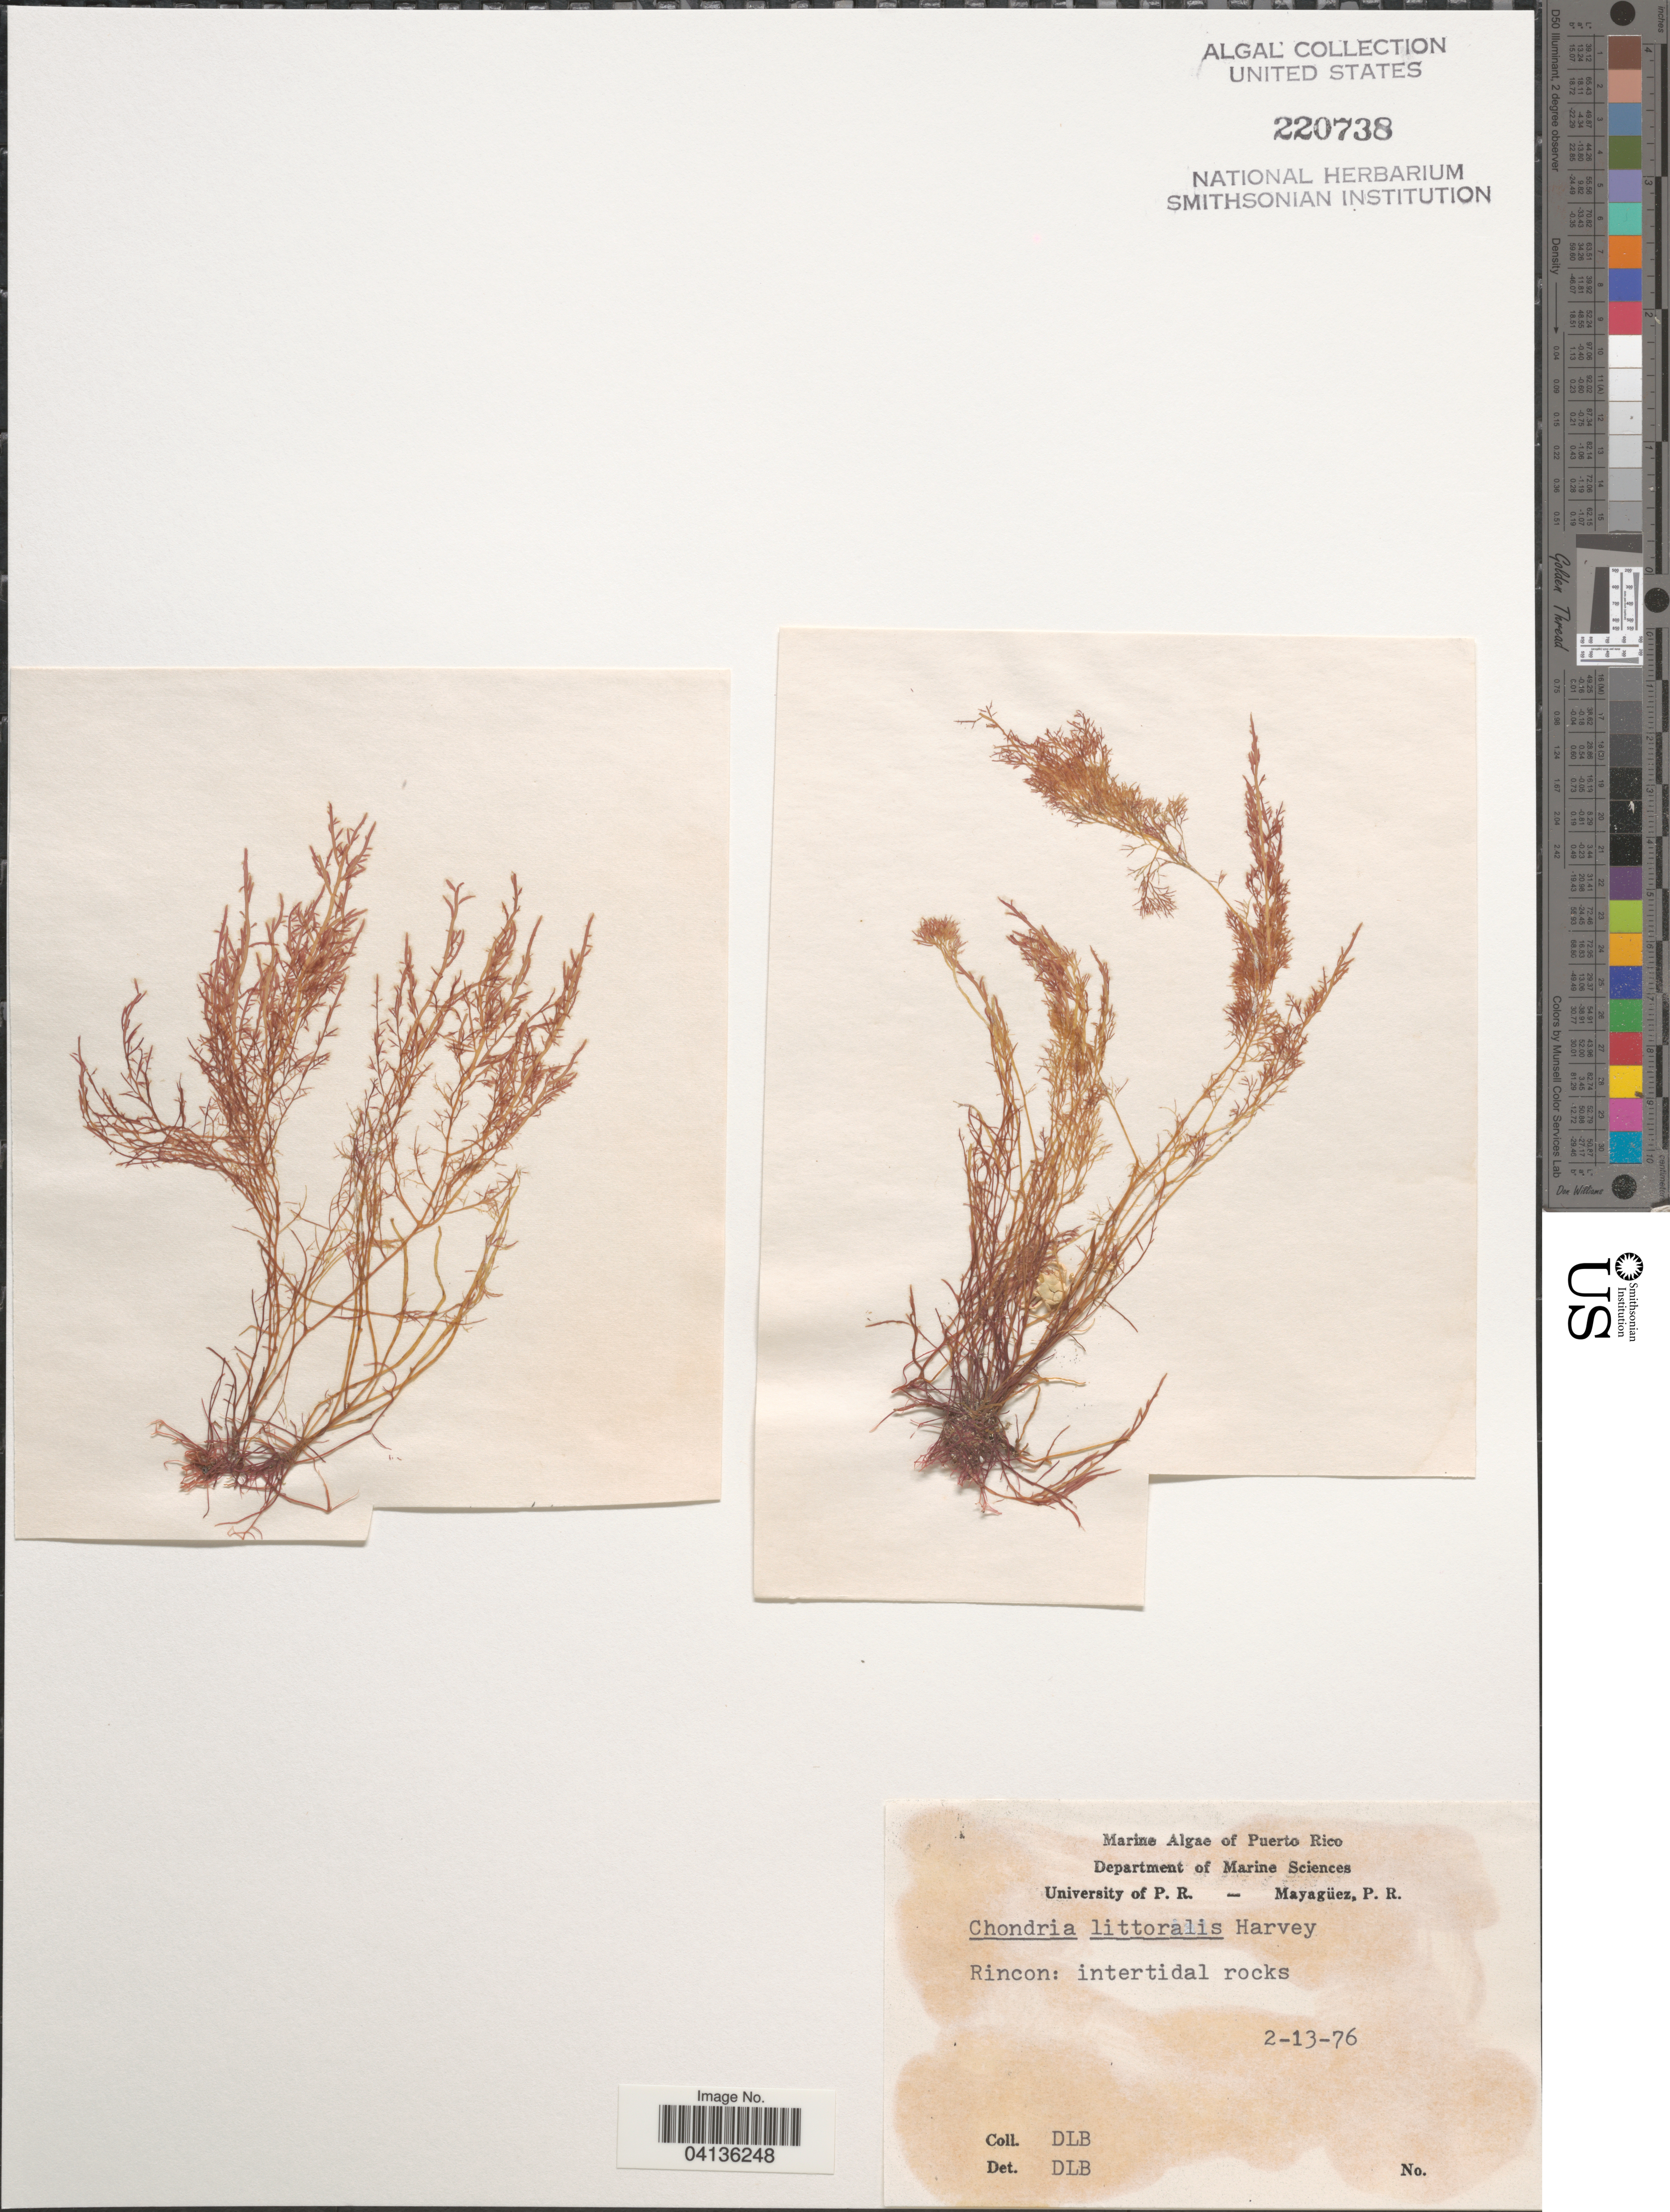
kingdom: Plantae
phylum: Rhodophyta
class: Florideophyceae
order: Ceramiales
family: Rhodomelaceae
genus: Chondria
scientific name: Chondria littoralis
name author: Harv.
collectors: D. L. B.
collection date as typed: Transcribed d/m/y: 13/2/76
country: Puerto Rico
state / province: Rincón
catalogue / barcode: US 220738